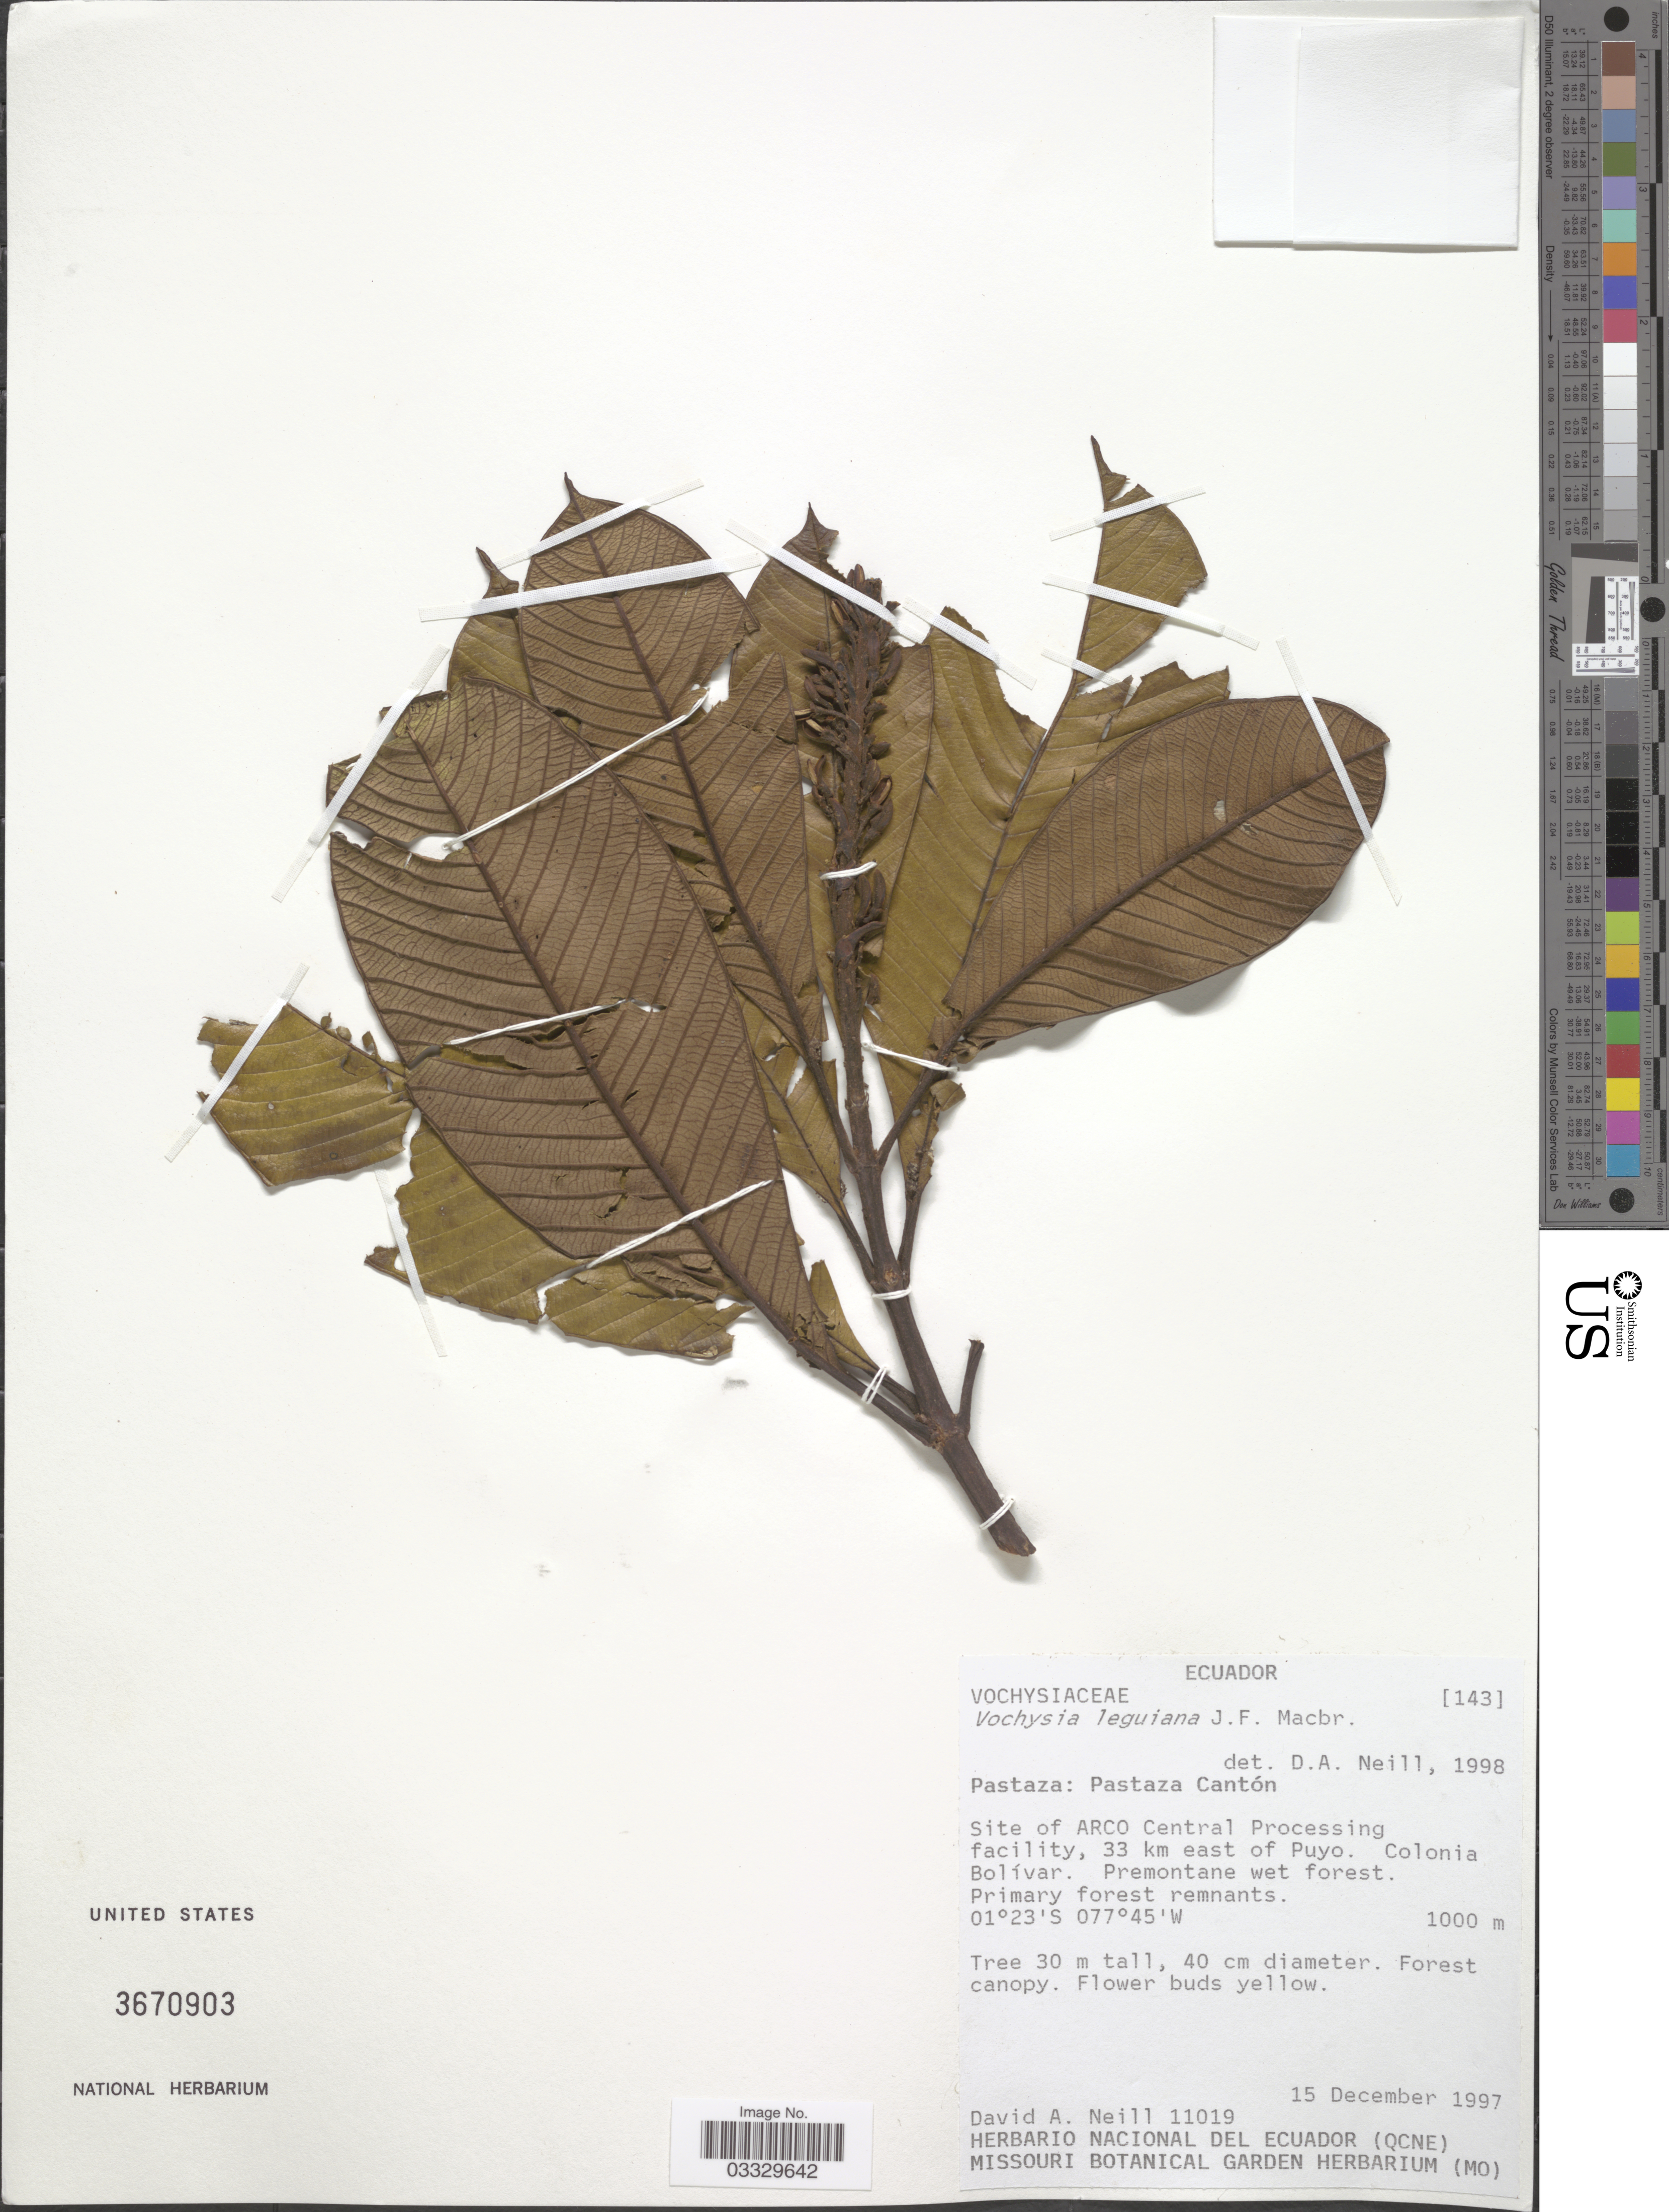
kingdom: Plantae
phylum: Tracheophyta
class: Magnoliopsida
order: Myrtales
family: Vochysiaceae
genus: Vochysia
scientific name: Vochysia leguiana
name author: J.F. Macbr.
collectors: D. A. Neill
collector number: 11019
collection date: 1997-12-15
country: Ecuador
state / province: Pastaza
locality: Pastaza Cantón. Site of ARCO Central Processing facility, 33 km east of Puyo. Colonia Bolívar.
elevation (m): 1000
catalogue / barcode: US 3670903